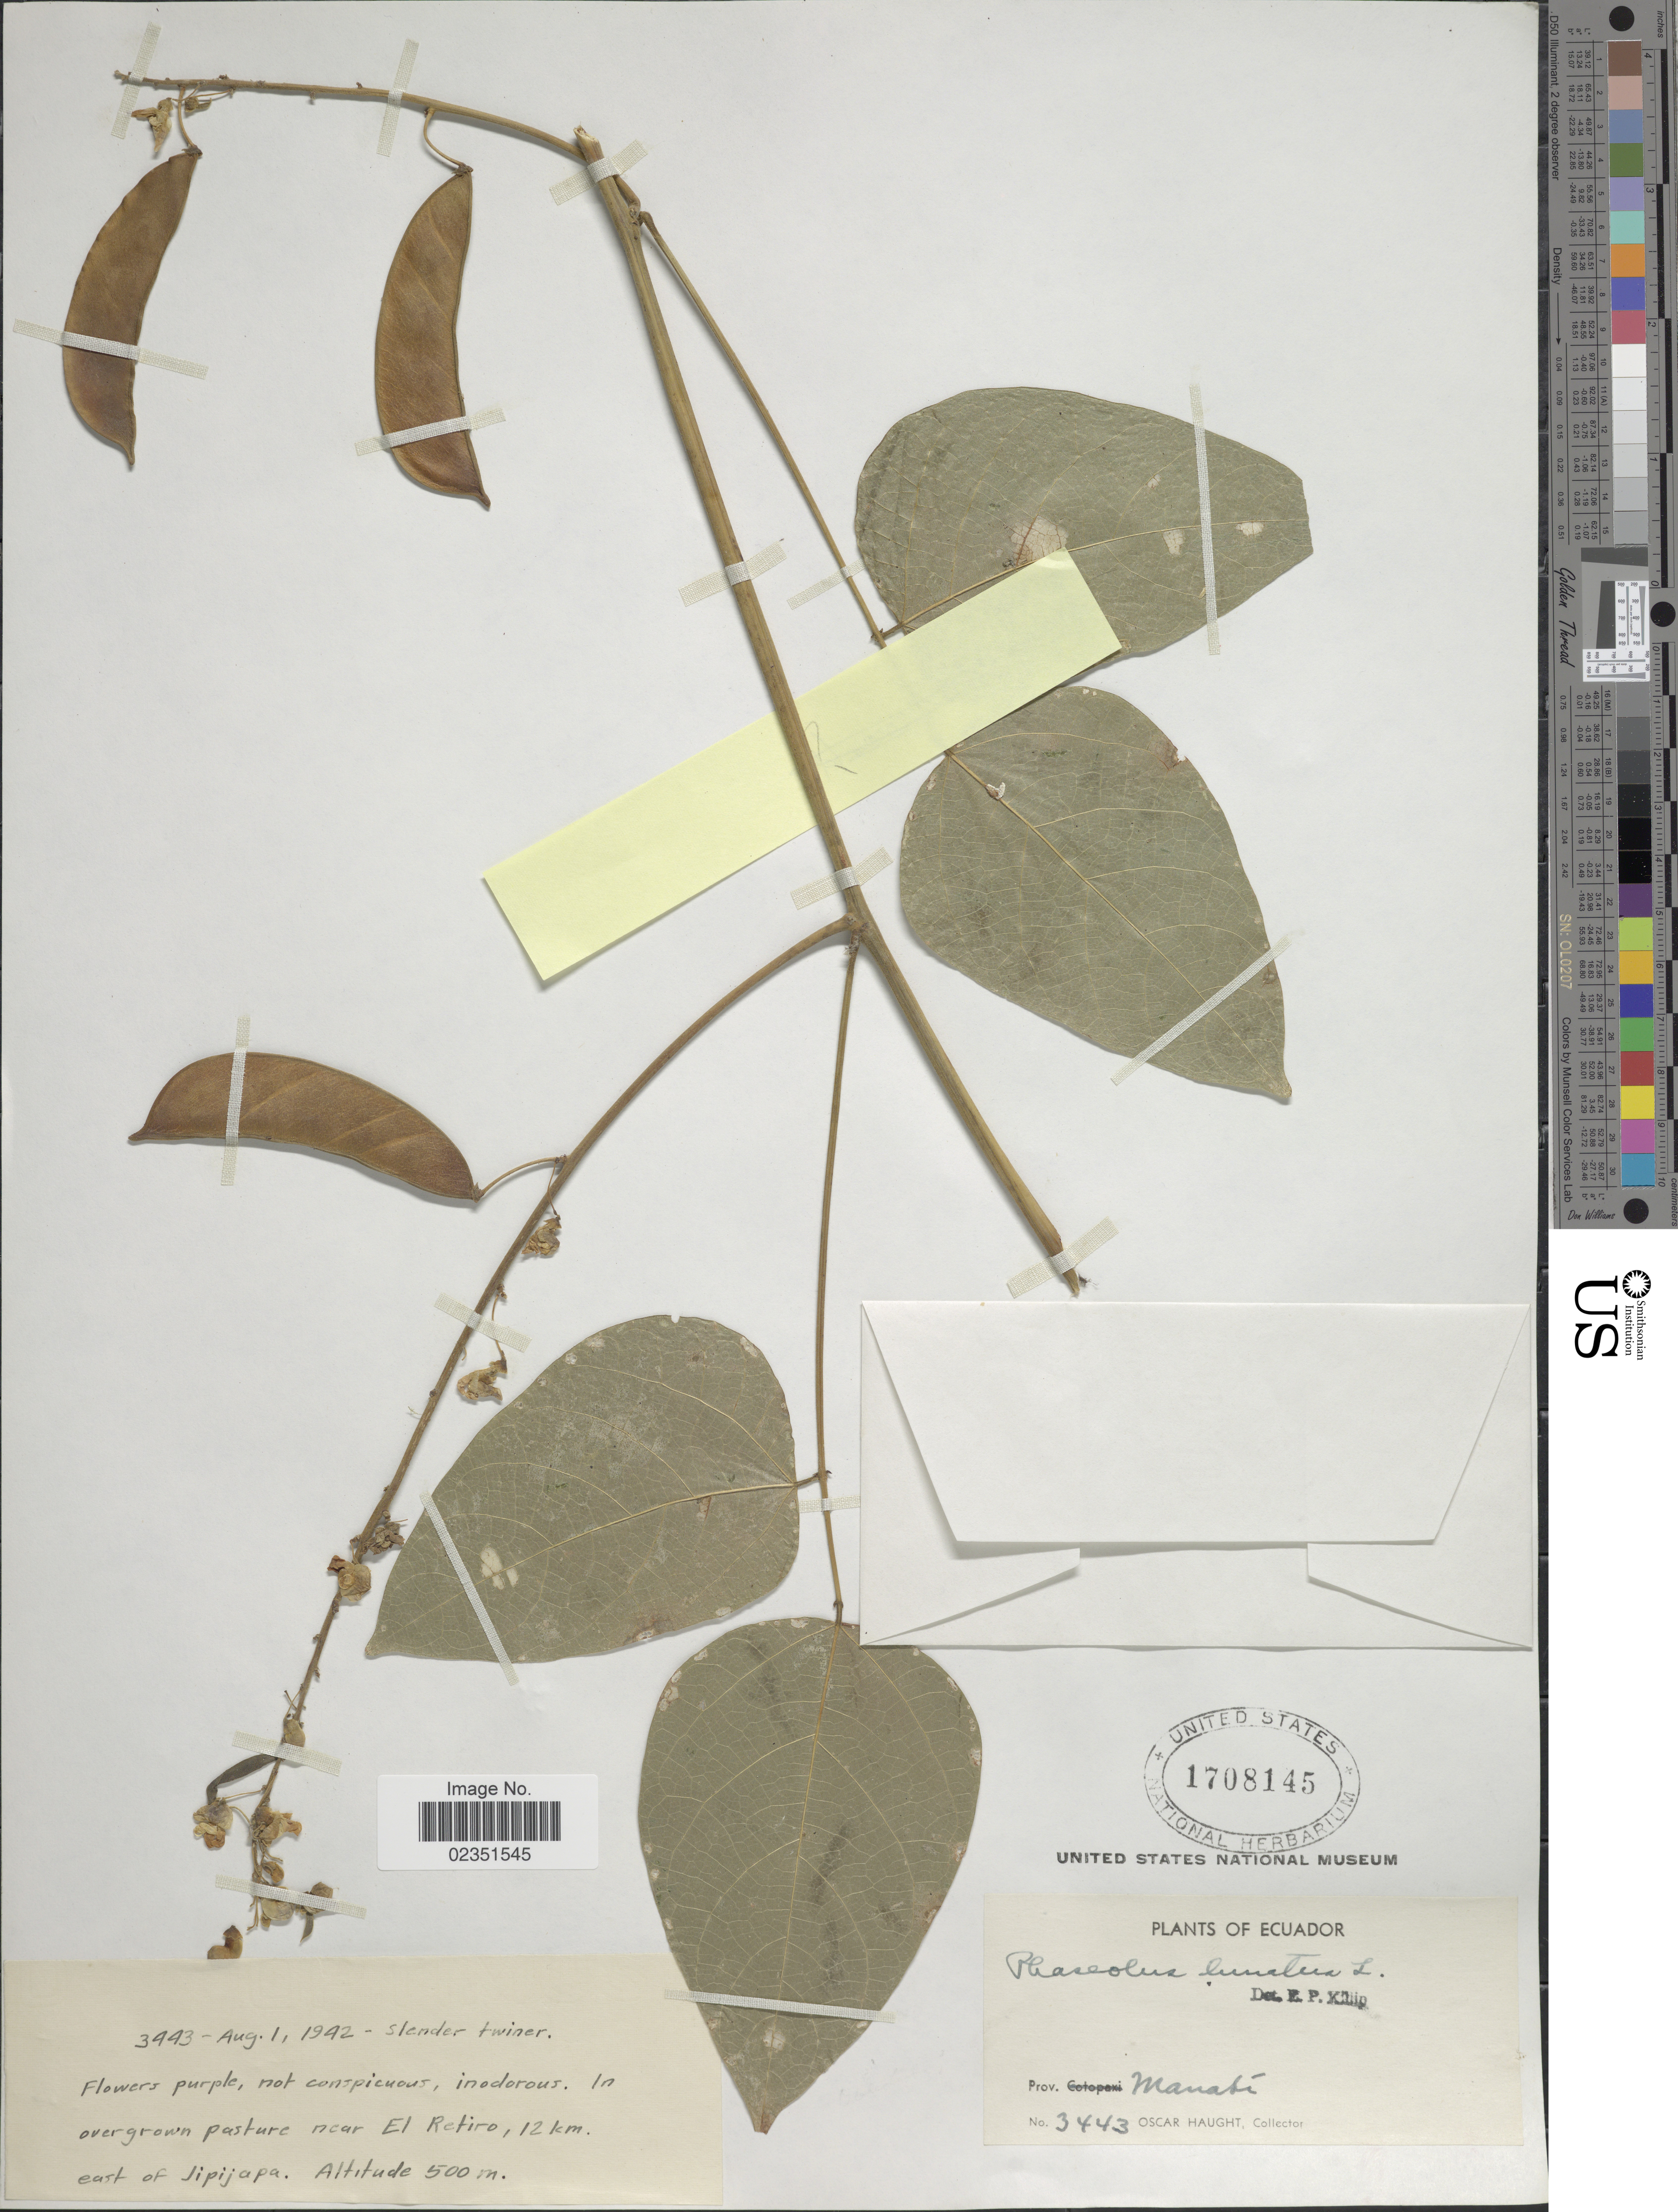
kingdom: Plantae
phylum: Tracheophyta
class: Magnoliopsida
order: Fabales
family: Fabaceae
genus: Phaseolus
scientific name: Phaseolus lunatus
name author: L.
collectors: O. L. Haught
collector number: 3443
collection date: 1942-08-01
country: Ecuador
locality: Prov. Manati, In overgrown pasture near El Retiro, 12 km. east of Jipijapa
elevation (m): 500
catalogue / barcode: US 1708145